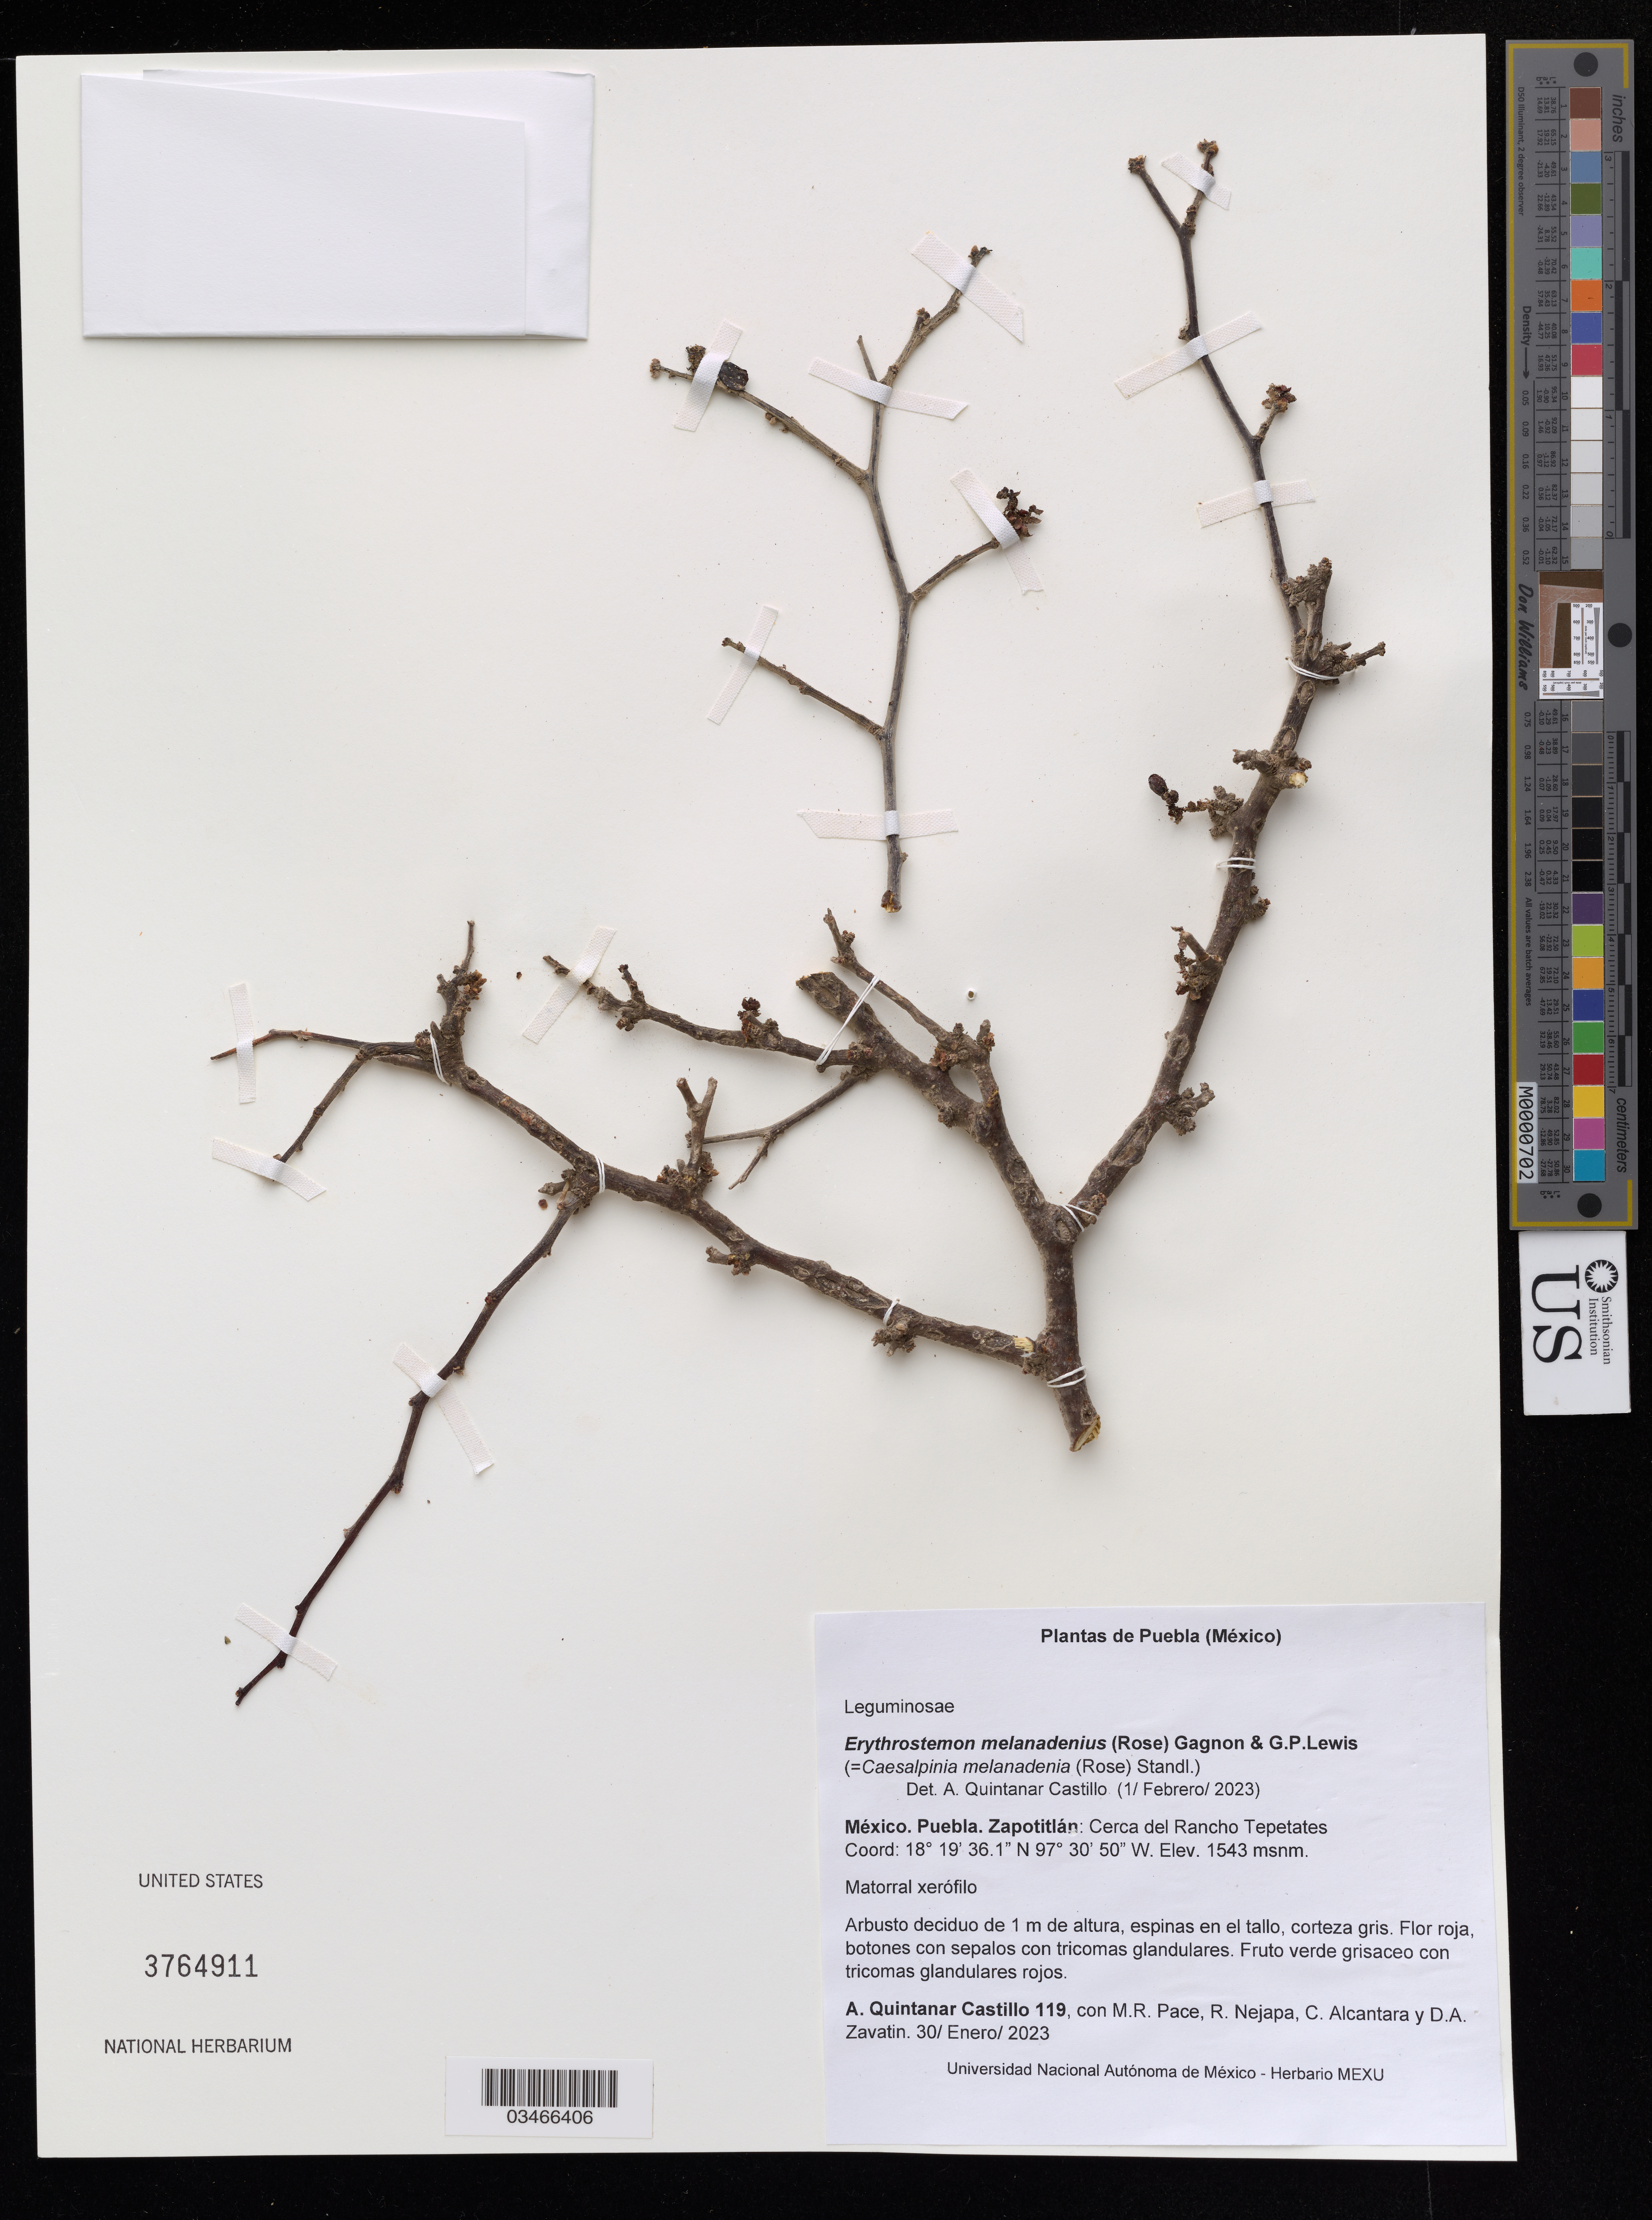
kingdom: Plantae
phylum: Tracheophyta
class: Magnoliopsida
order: Fabales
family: Fabaceae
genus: Erythrostemon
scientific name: Erythrostemon melanadenius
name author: (Britton & Rose) Gagnon & G.P. Lewis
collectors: A. Quintanar Castillo, M. R. Pace, R. Nejapa & C. Alcantara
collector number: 119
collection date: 2023-01-30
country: Mexico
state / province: Puebla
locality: Zapotitlán: Cerca del Rancho Tepetates.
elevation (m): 1543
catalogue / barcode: US 376911